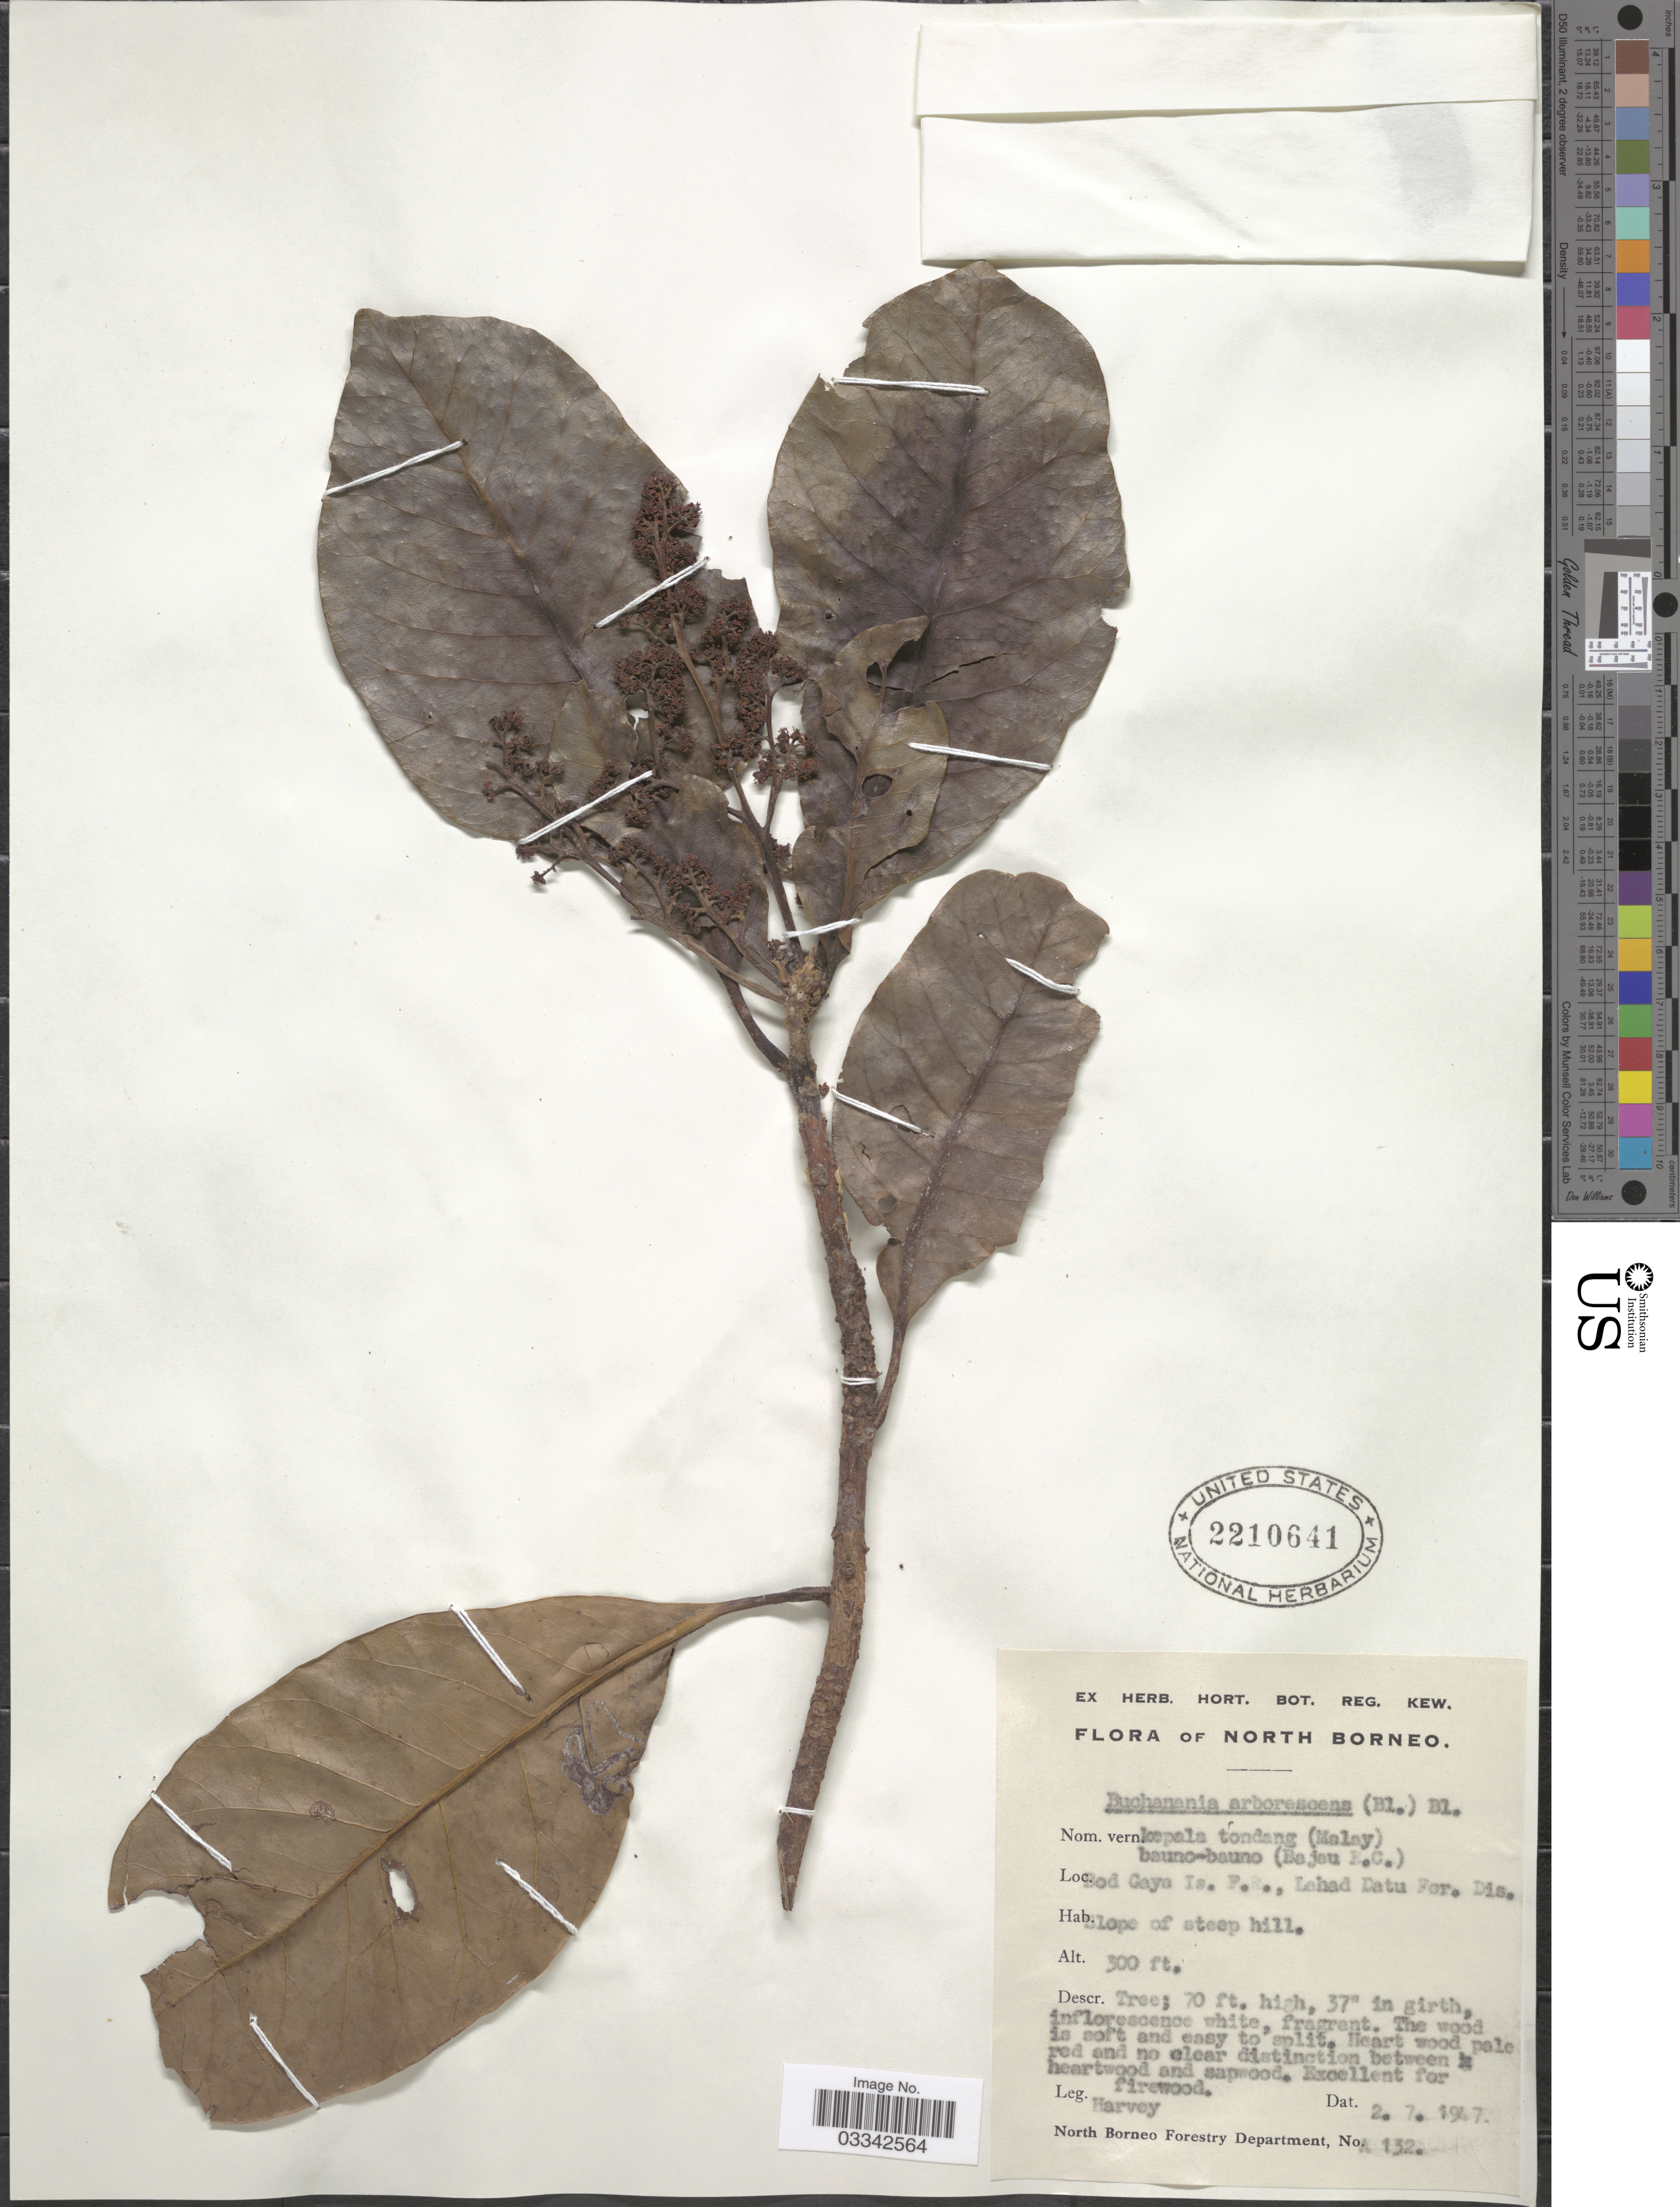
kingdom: Plantae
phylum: Tracheophyta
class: Magnoliopsida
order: Sapindales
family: Anacardiaceae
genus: Buchanania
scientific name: Buchanania arborescens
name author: (Blume) Blume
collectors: -. Harvey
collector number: A 132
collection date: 1947-07-02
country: Malaysia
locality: North Borneo. Bod Gaya Is. F.R., Lahad Datu For. Dis. Slope of steep hill.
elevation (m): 91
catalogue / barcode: US 2210641